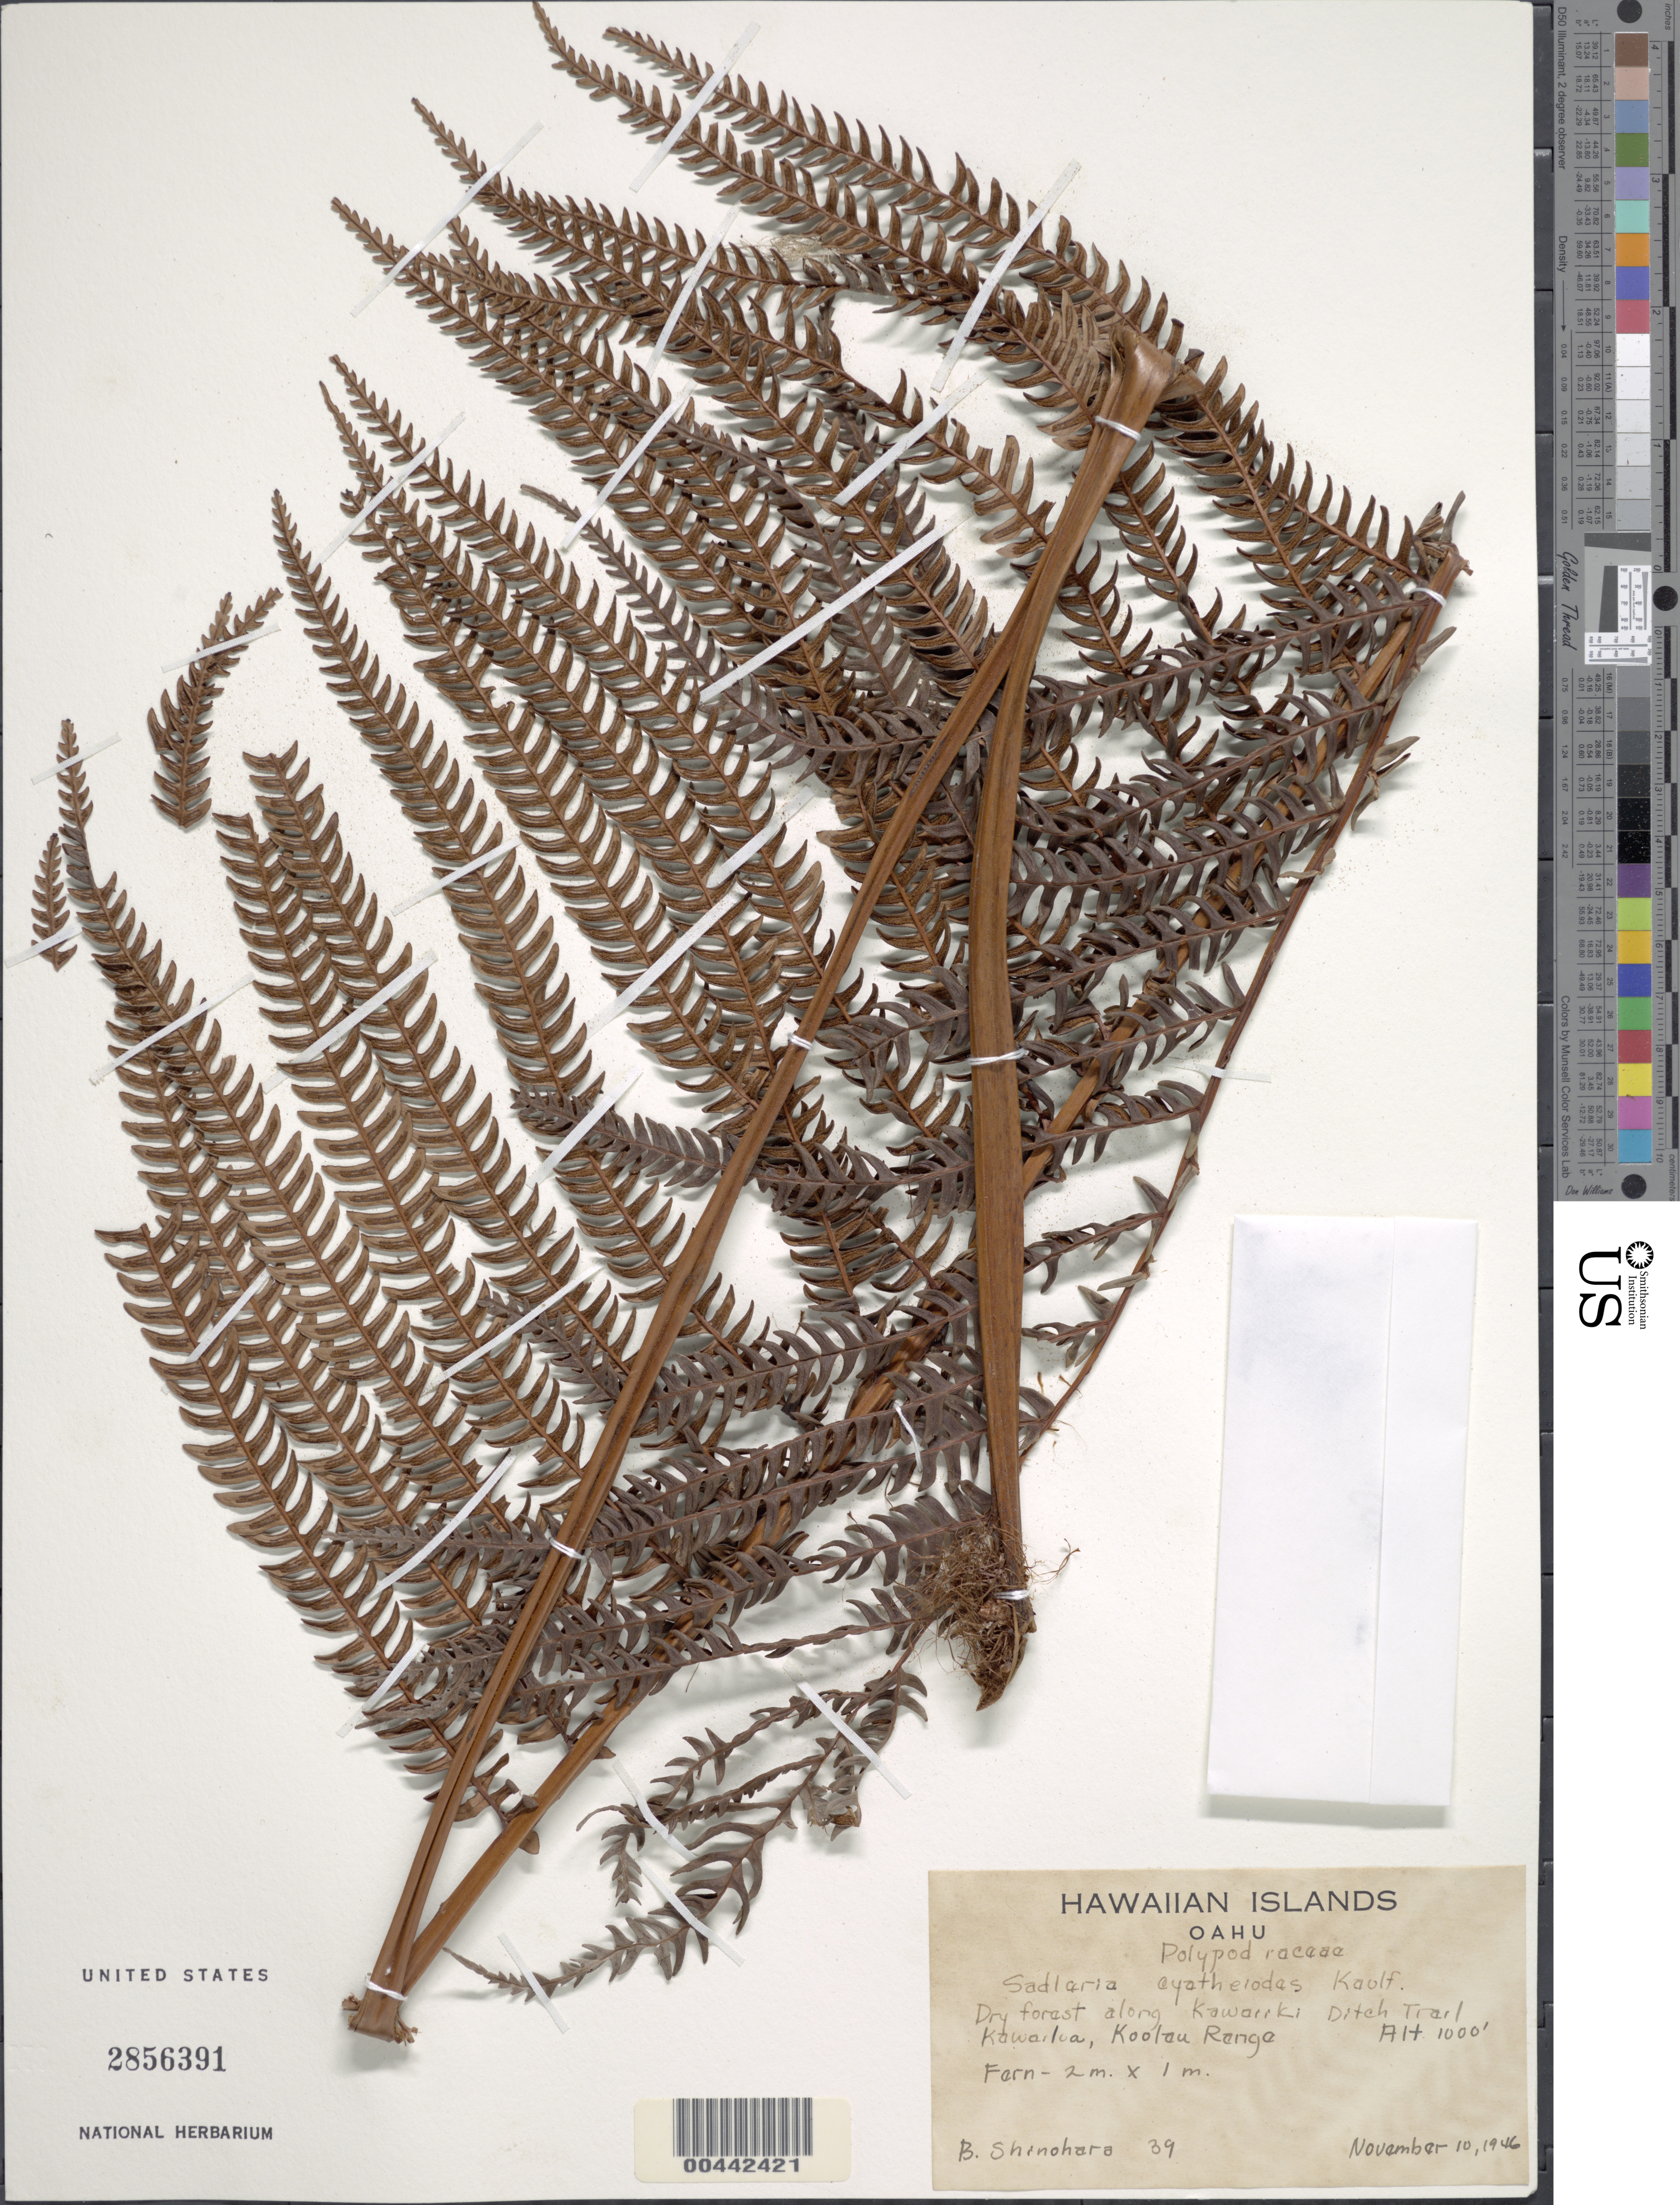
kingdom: Plantae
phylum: Tracheophyta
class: Polypodiopsida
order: Polypodiales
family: Blechnaceae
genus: Sadleria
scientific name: Sadleria cyatheoides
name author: Kaulf.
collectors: B. Shinohara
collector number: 39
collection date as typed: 6 Nov 1946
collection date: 1946-11-06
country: United States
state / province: Hawaii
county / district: Honolulu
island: Oahu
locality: Along Kawaiiki Ditch Trail, Kawailoa, Koolau Range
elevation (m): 305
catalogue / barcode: US 2856391